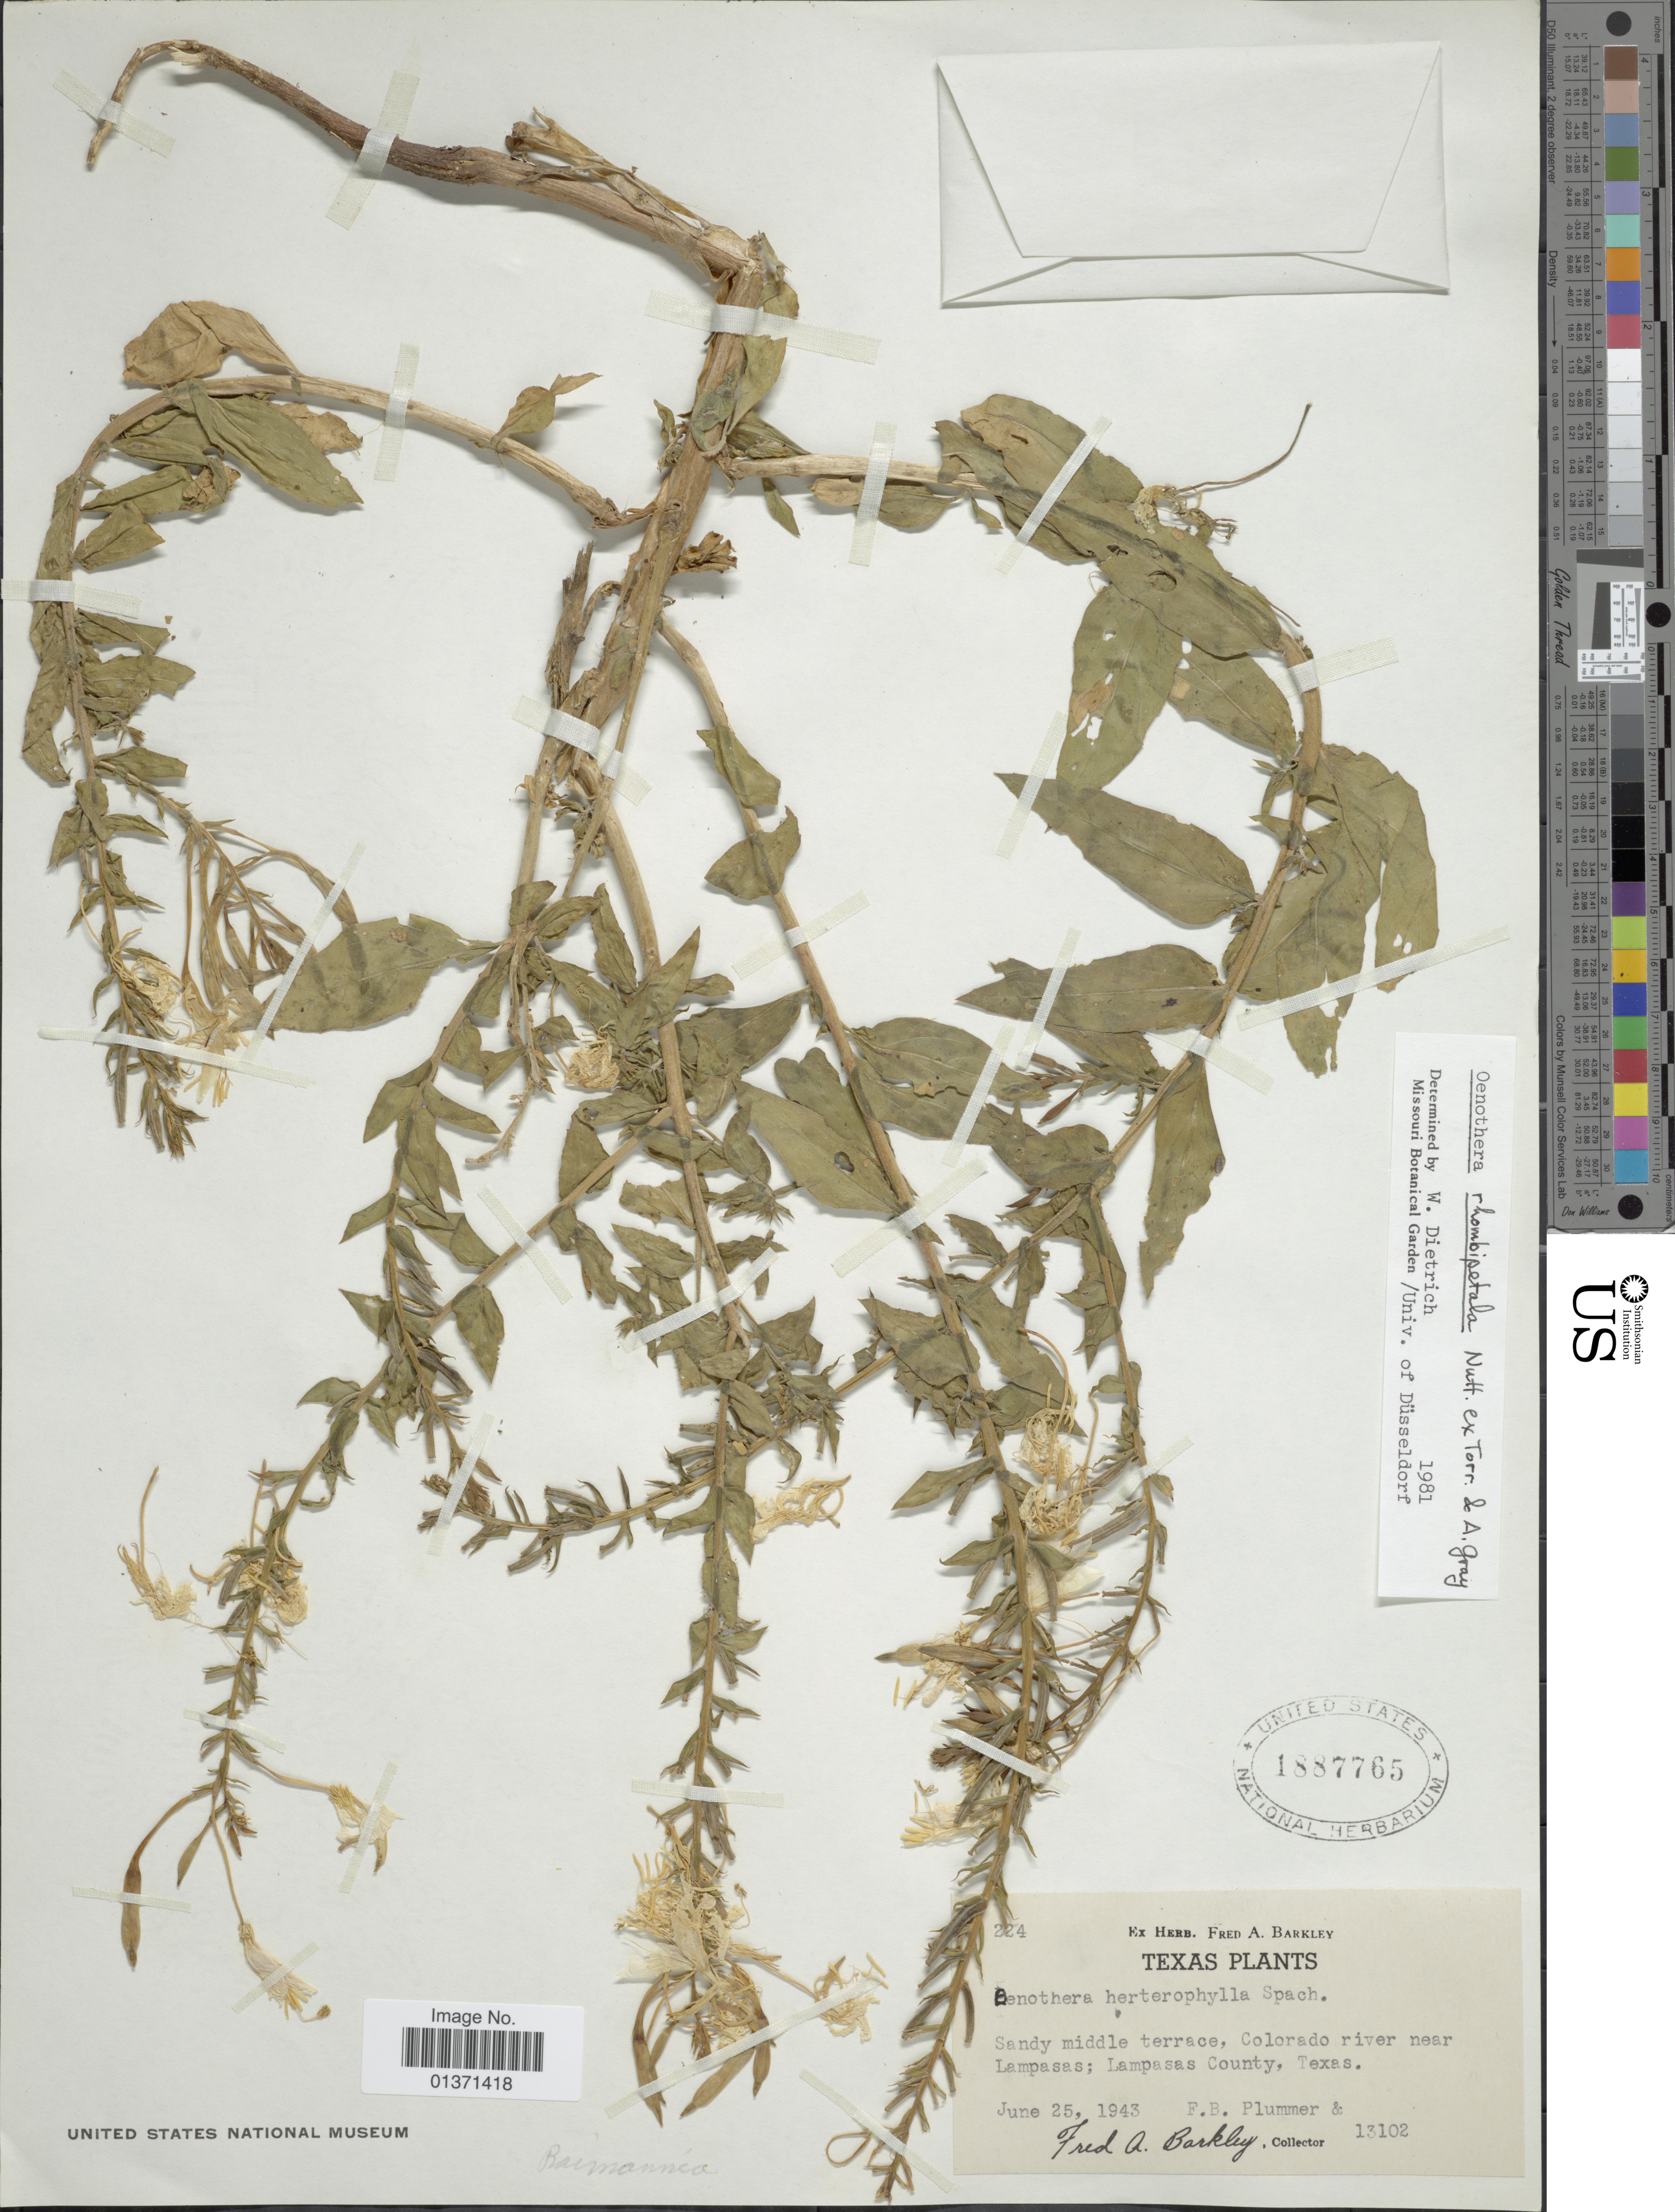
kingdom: Plantae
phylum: Tracheophyta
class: Magnoliopsida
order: Myrtales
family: Onagraceae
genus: Oenothera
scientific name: Oenothera rhombipetala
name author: Nutt. ex Torr & A. Gray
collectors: F. Plummer & F. A. Barkley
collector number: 13102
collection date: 1943-06-25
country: United States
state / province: Texas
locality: Sandy middle terrace, Colorado river near Lampasas; Lampasas County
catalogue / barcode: US 1887765